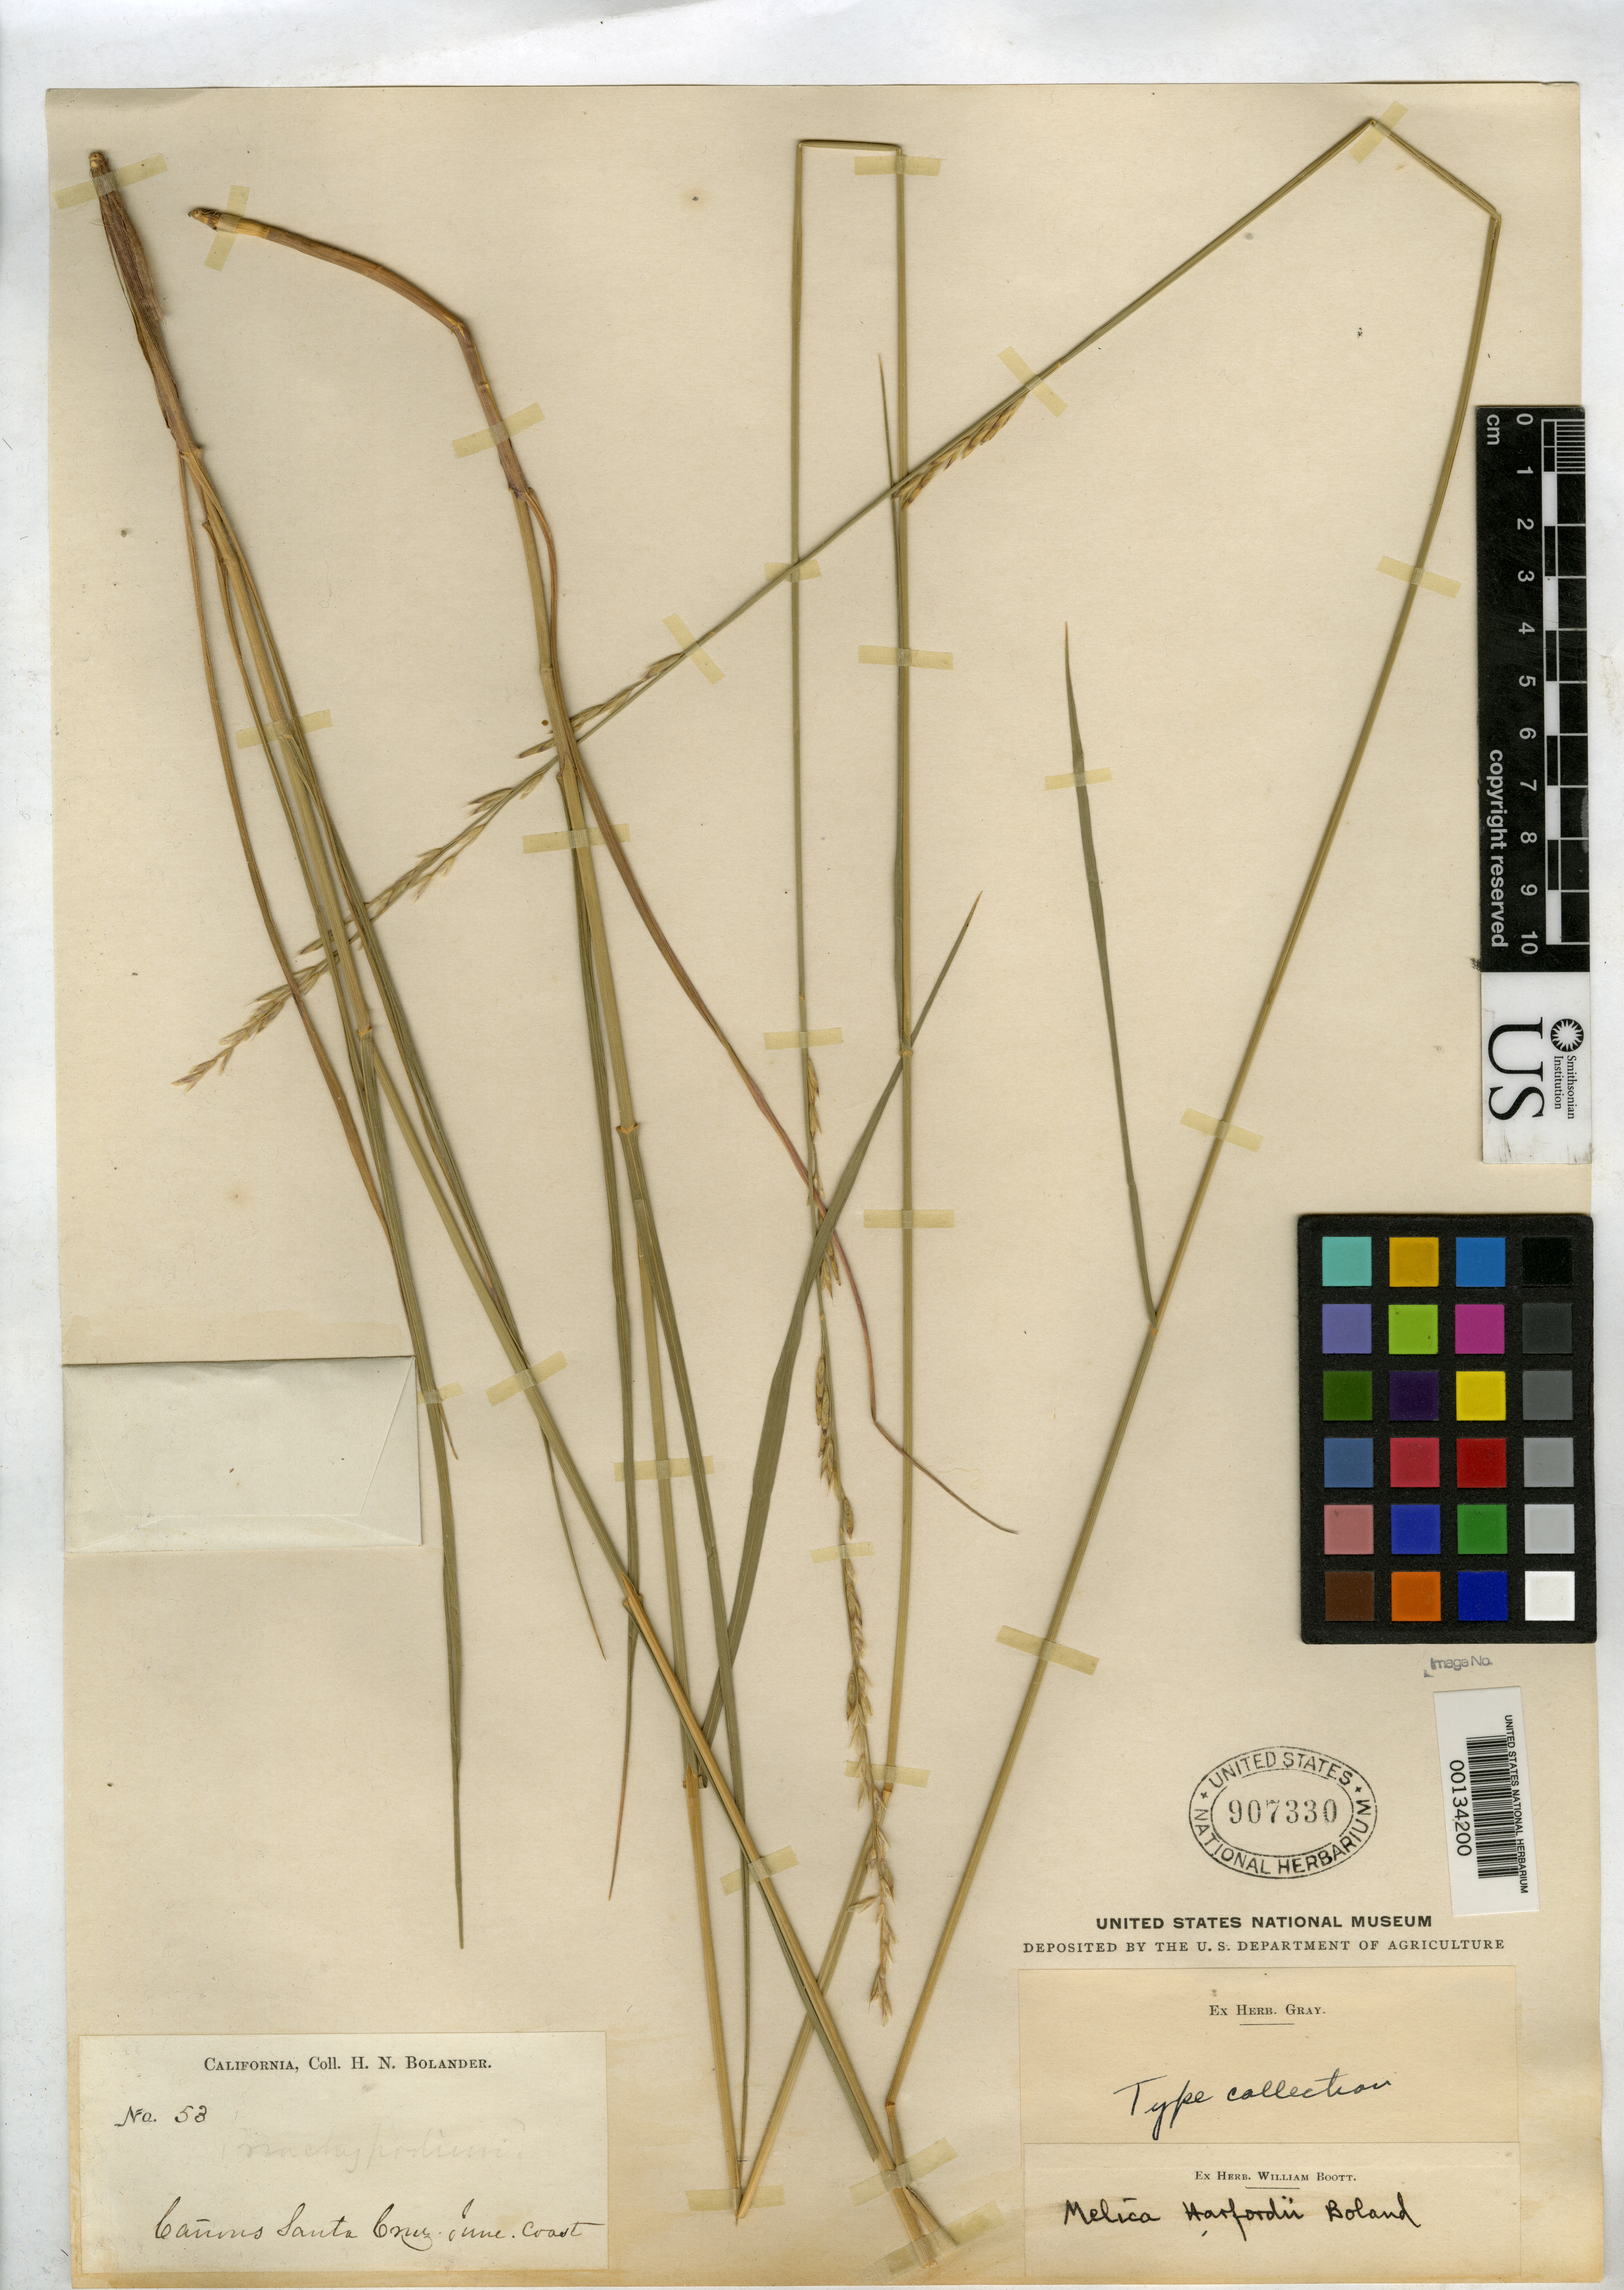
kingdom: Plantae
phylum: Tracheophyta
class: Liliopsida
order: Poales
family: Poaceae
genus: Melica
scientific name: Melica harfordii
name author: Bol.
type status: Syntype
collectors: H. Bolander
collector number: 53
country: United States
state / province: California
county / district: Santa Cruz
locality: Canyons, Santa Cruz coast, near Lexington.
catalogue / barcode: US 907330